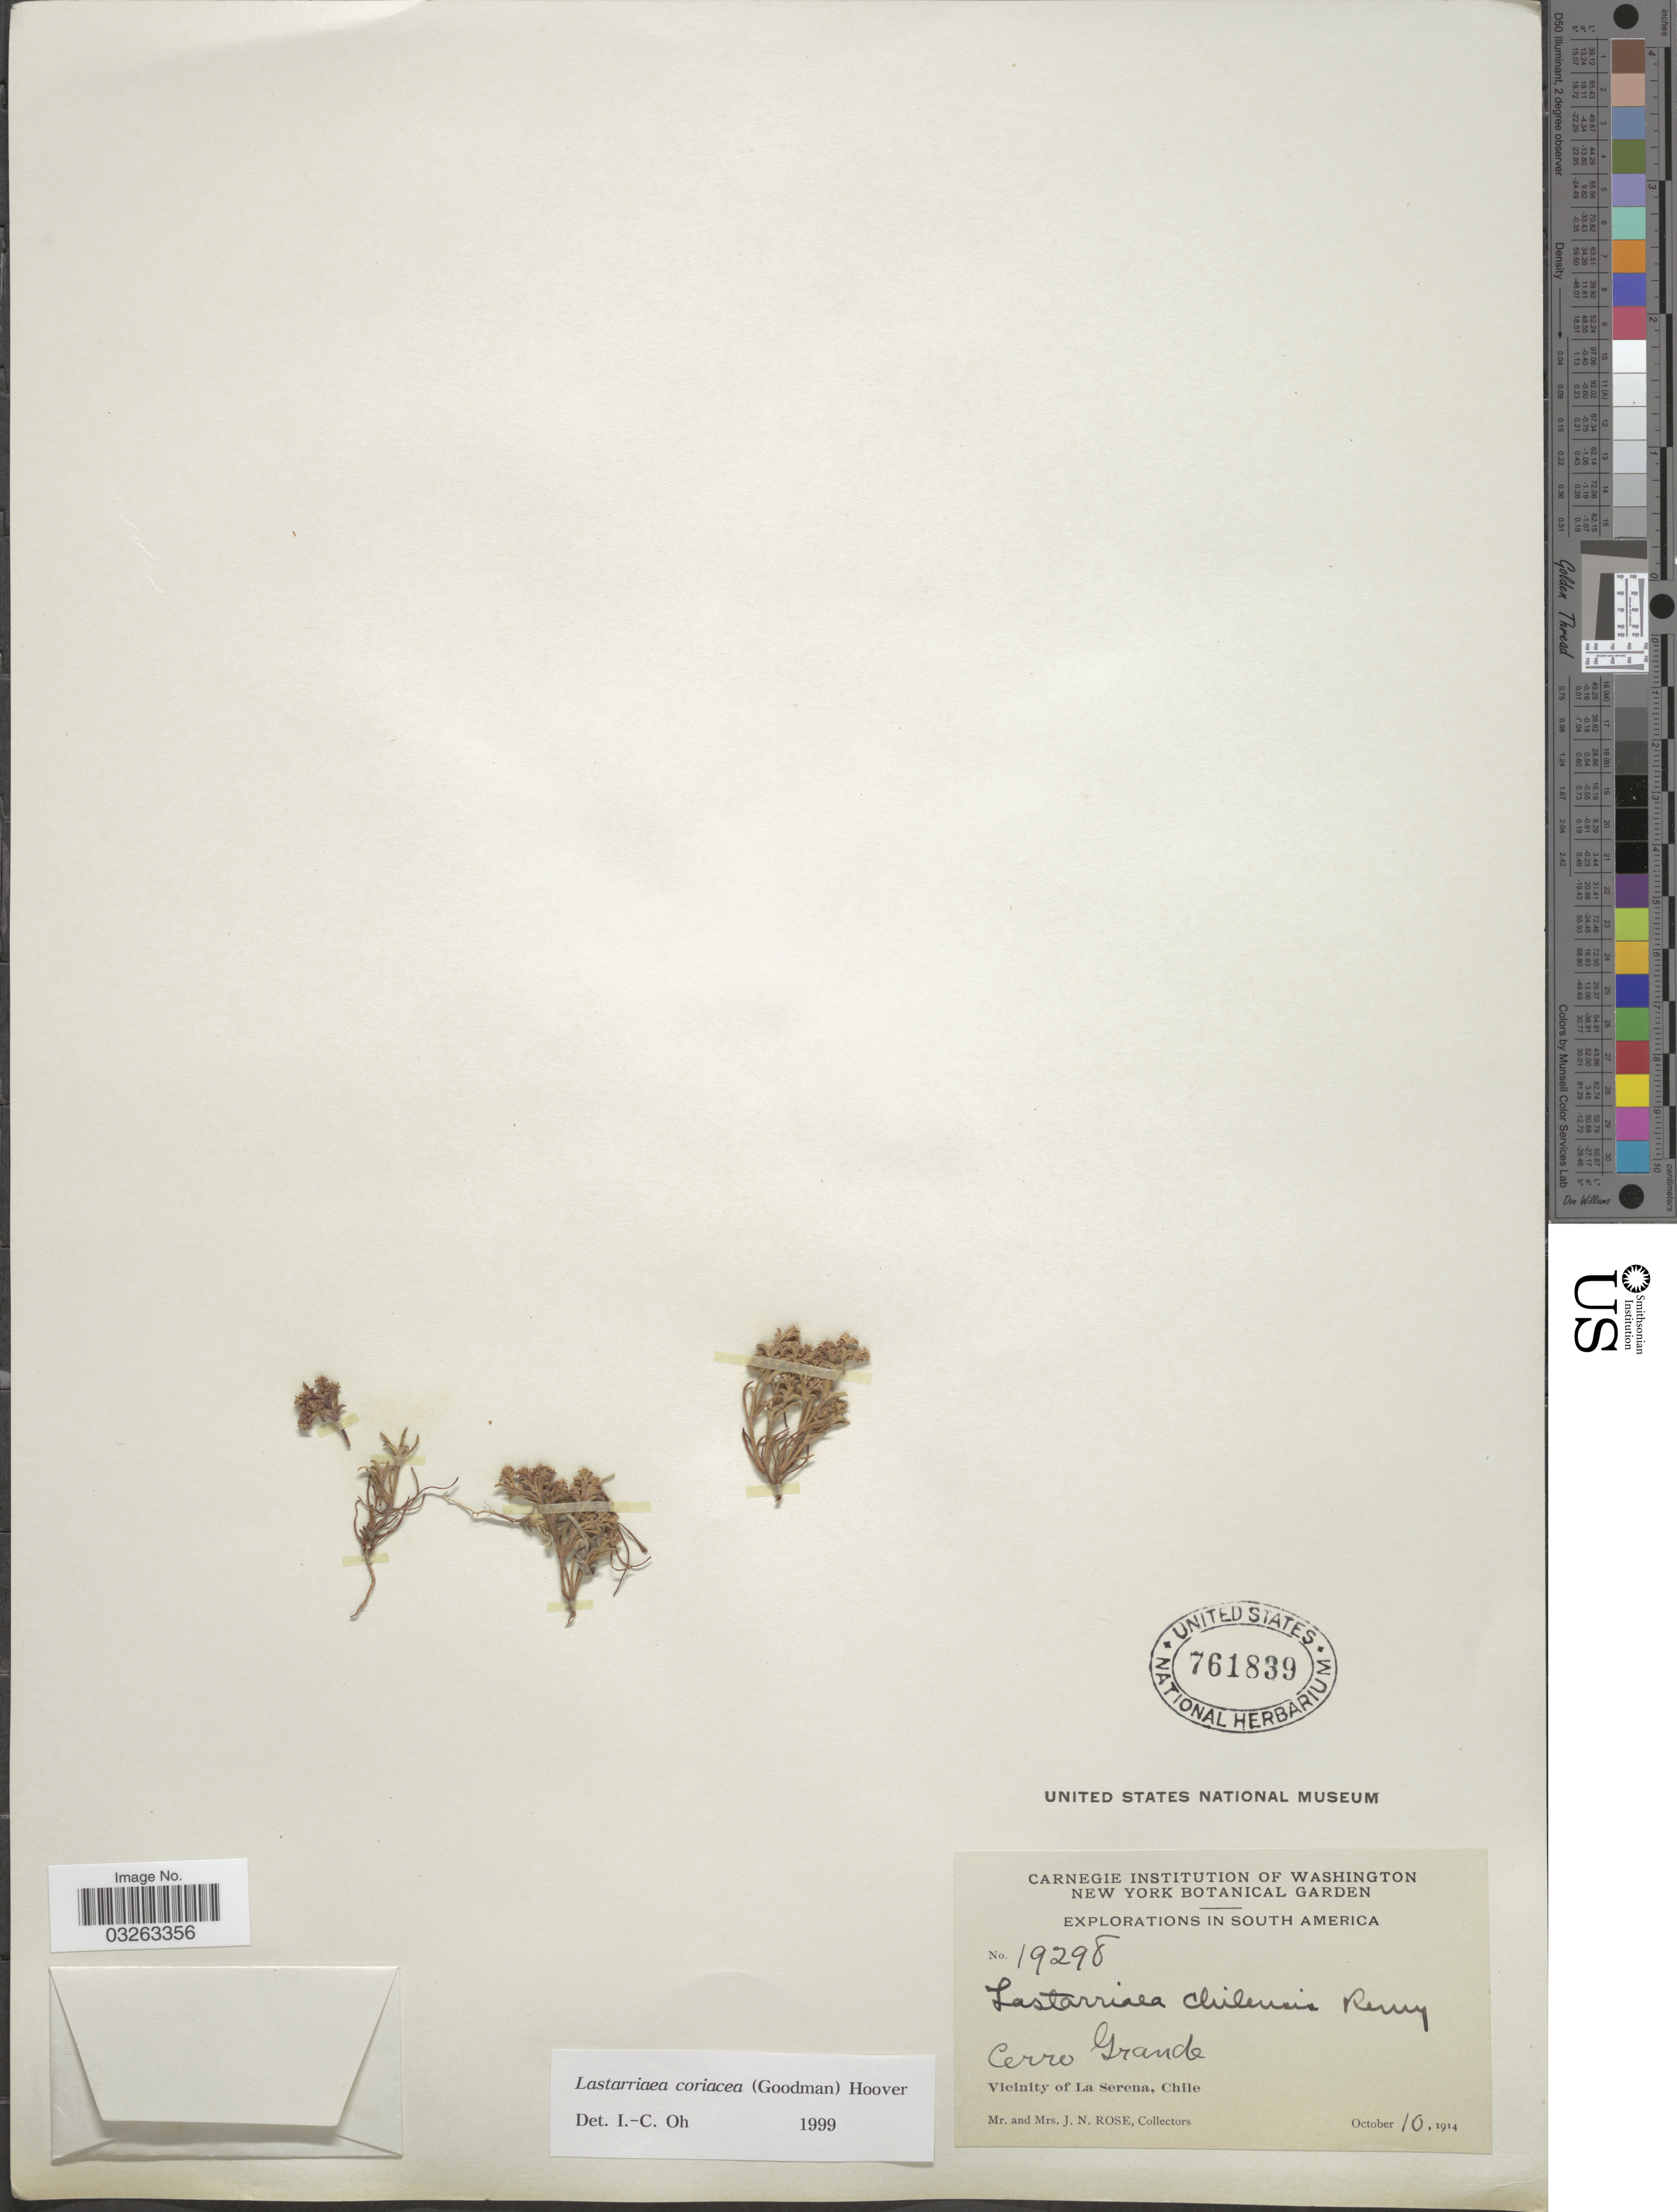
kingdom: Plantae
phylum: Tracheophyta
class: Magnoliopsida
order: Caryophyllales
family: Polygonaceae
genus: Lastarriaea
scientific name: Lastarriaea coriacea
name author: (Goodman) Hoover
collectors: J. N. Rose & L. B. Rose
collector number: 19298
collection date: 1914-10-10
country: Chile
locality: Cerro Grande. Vicinity of La Serena.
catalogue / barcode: US 761839